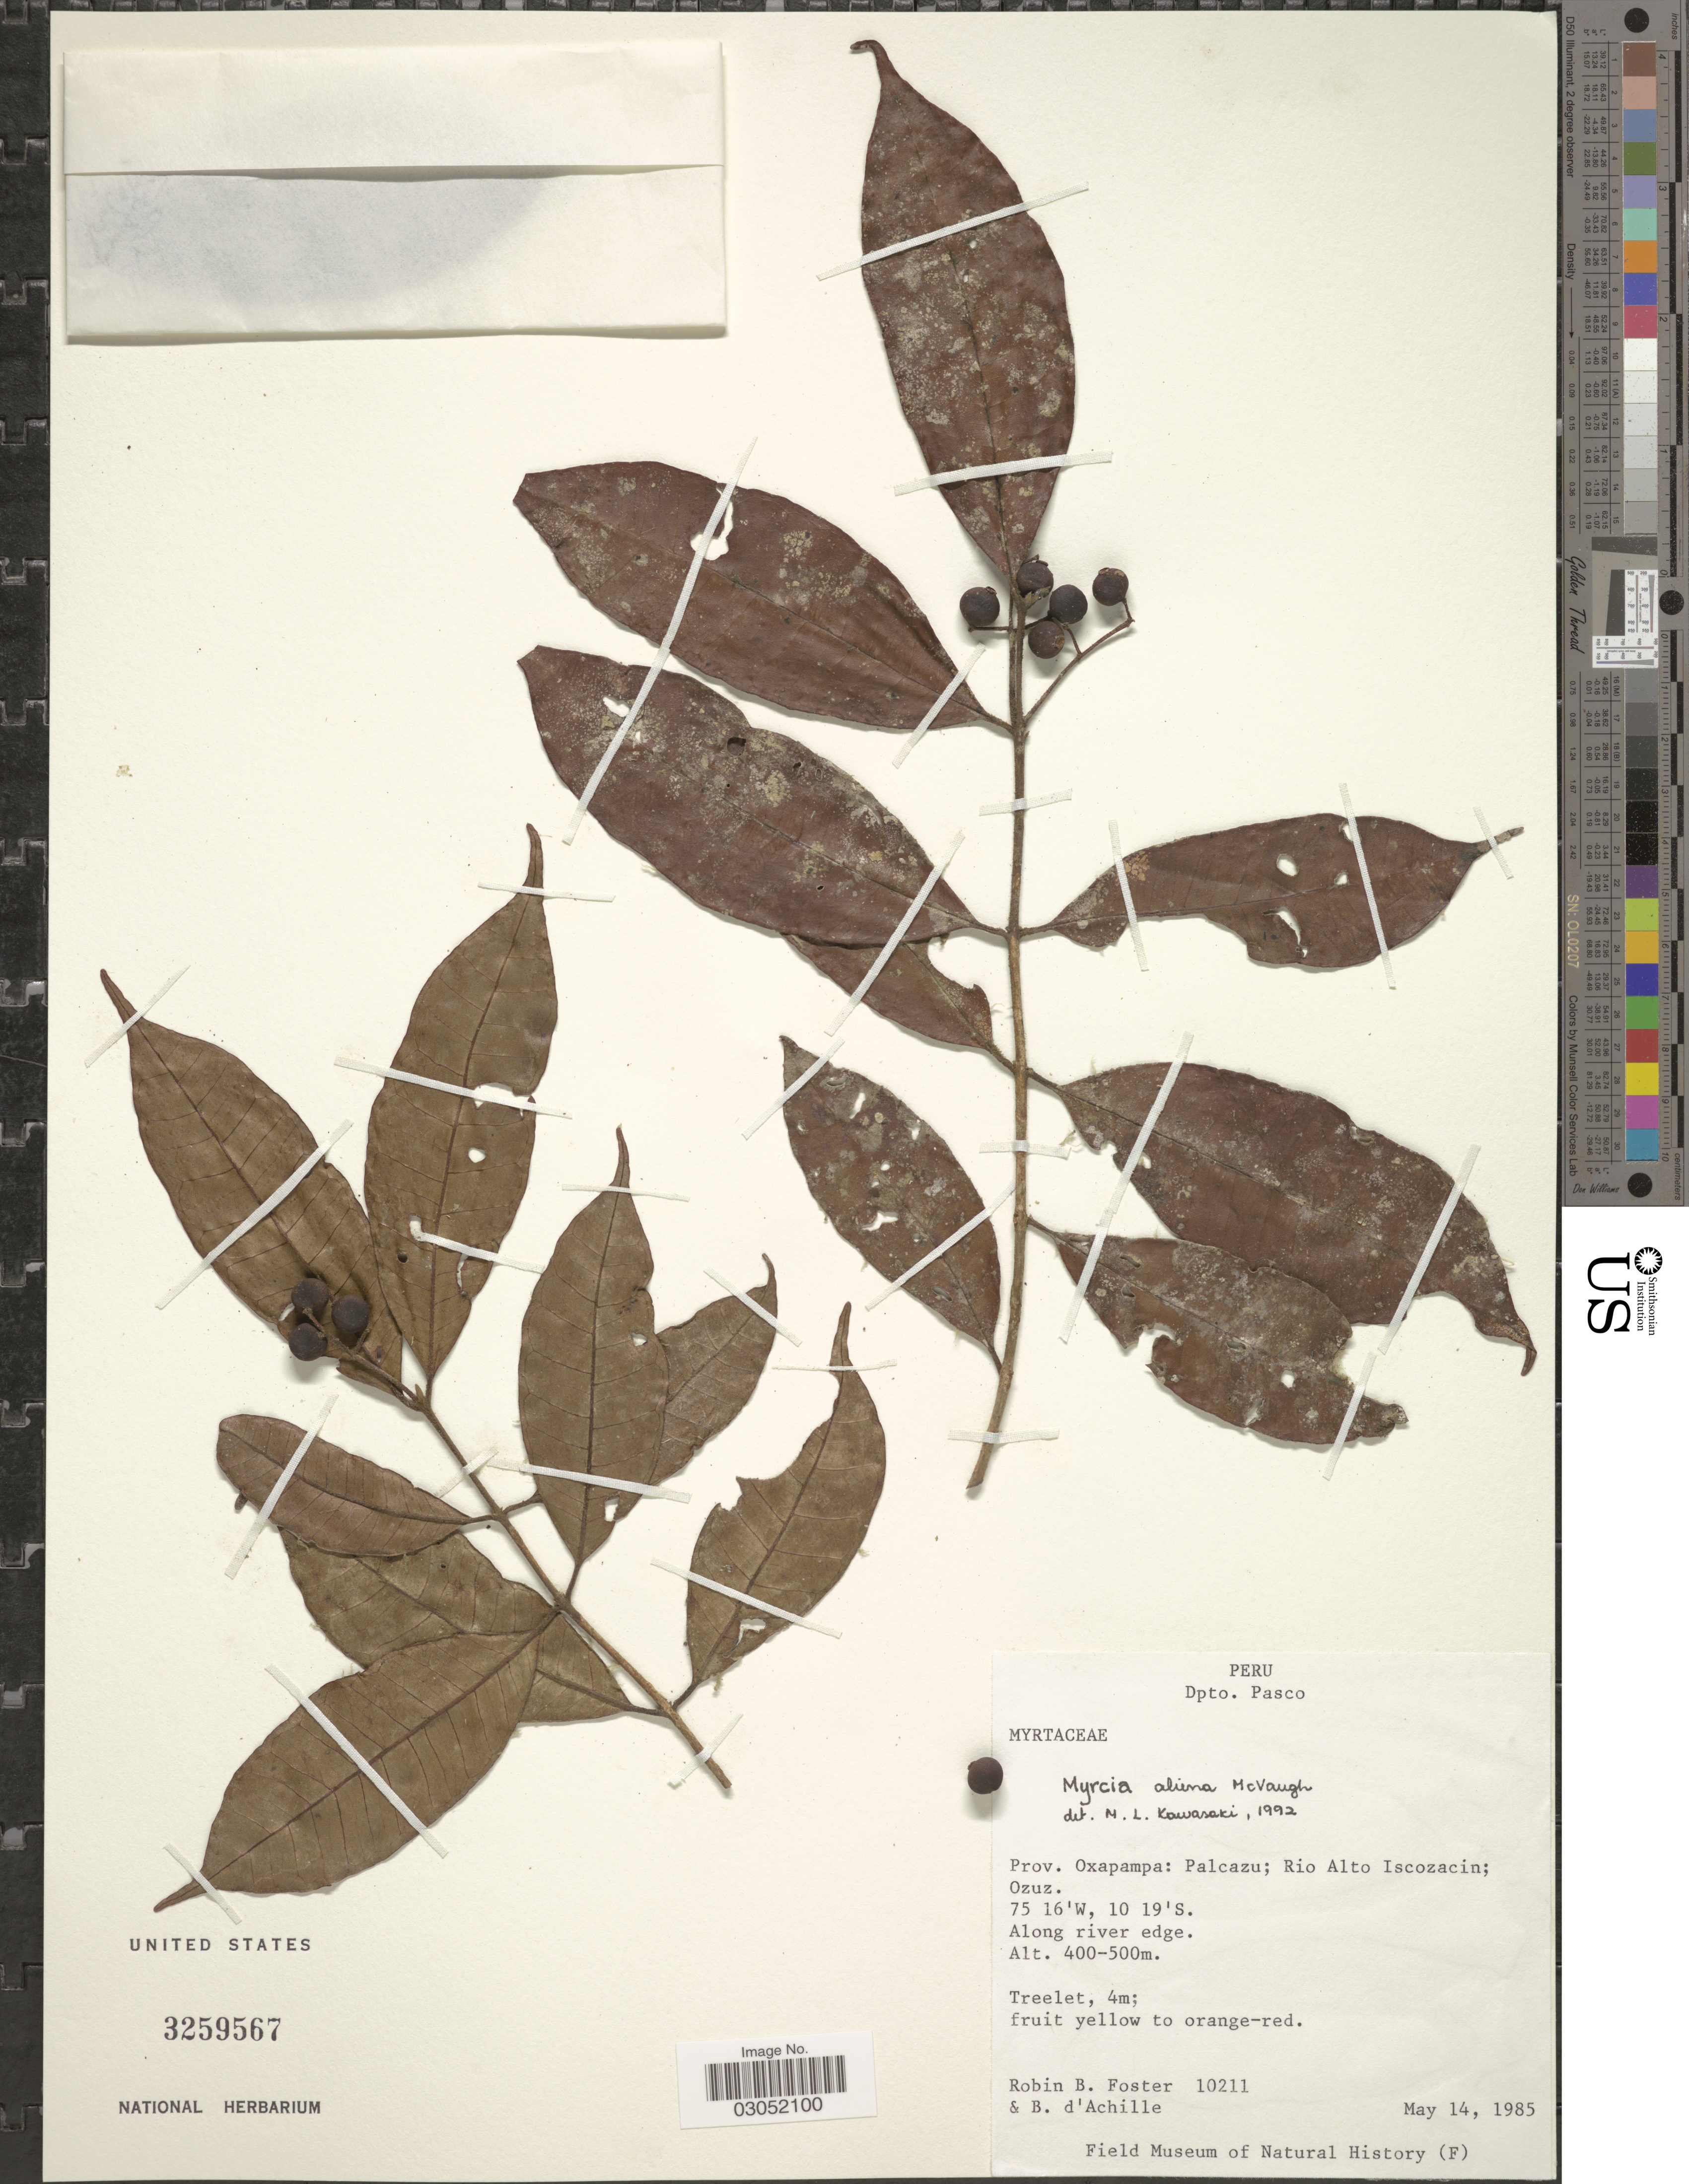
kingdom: Plantae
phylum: Tracheophyta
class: Magnoliopsida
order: Myrtales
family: Myrtaceae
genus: Myrcia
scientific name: Myrcia aliena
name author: McVaugh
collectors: R. B. Foster & B. d'Achille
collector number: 10211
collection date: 1985-05-14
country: Peru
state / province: Pasco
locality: Dpto. Pasco. Prov. Oxapampa: Palcazu; Rio Alto Iscozacin; Ozuz.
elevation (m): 400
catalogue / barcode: US 3259567